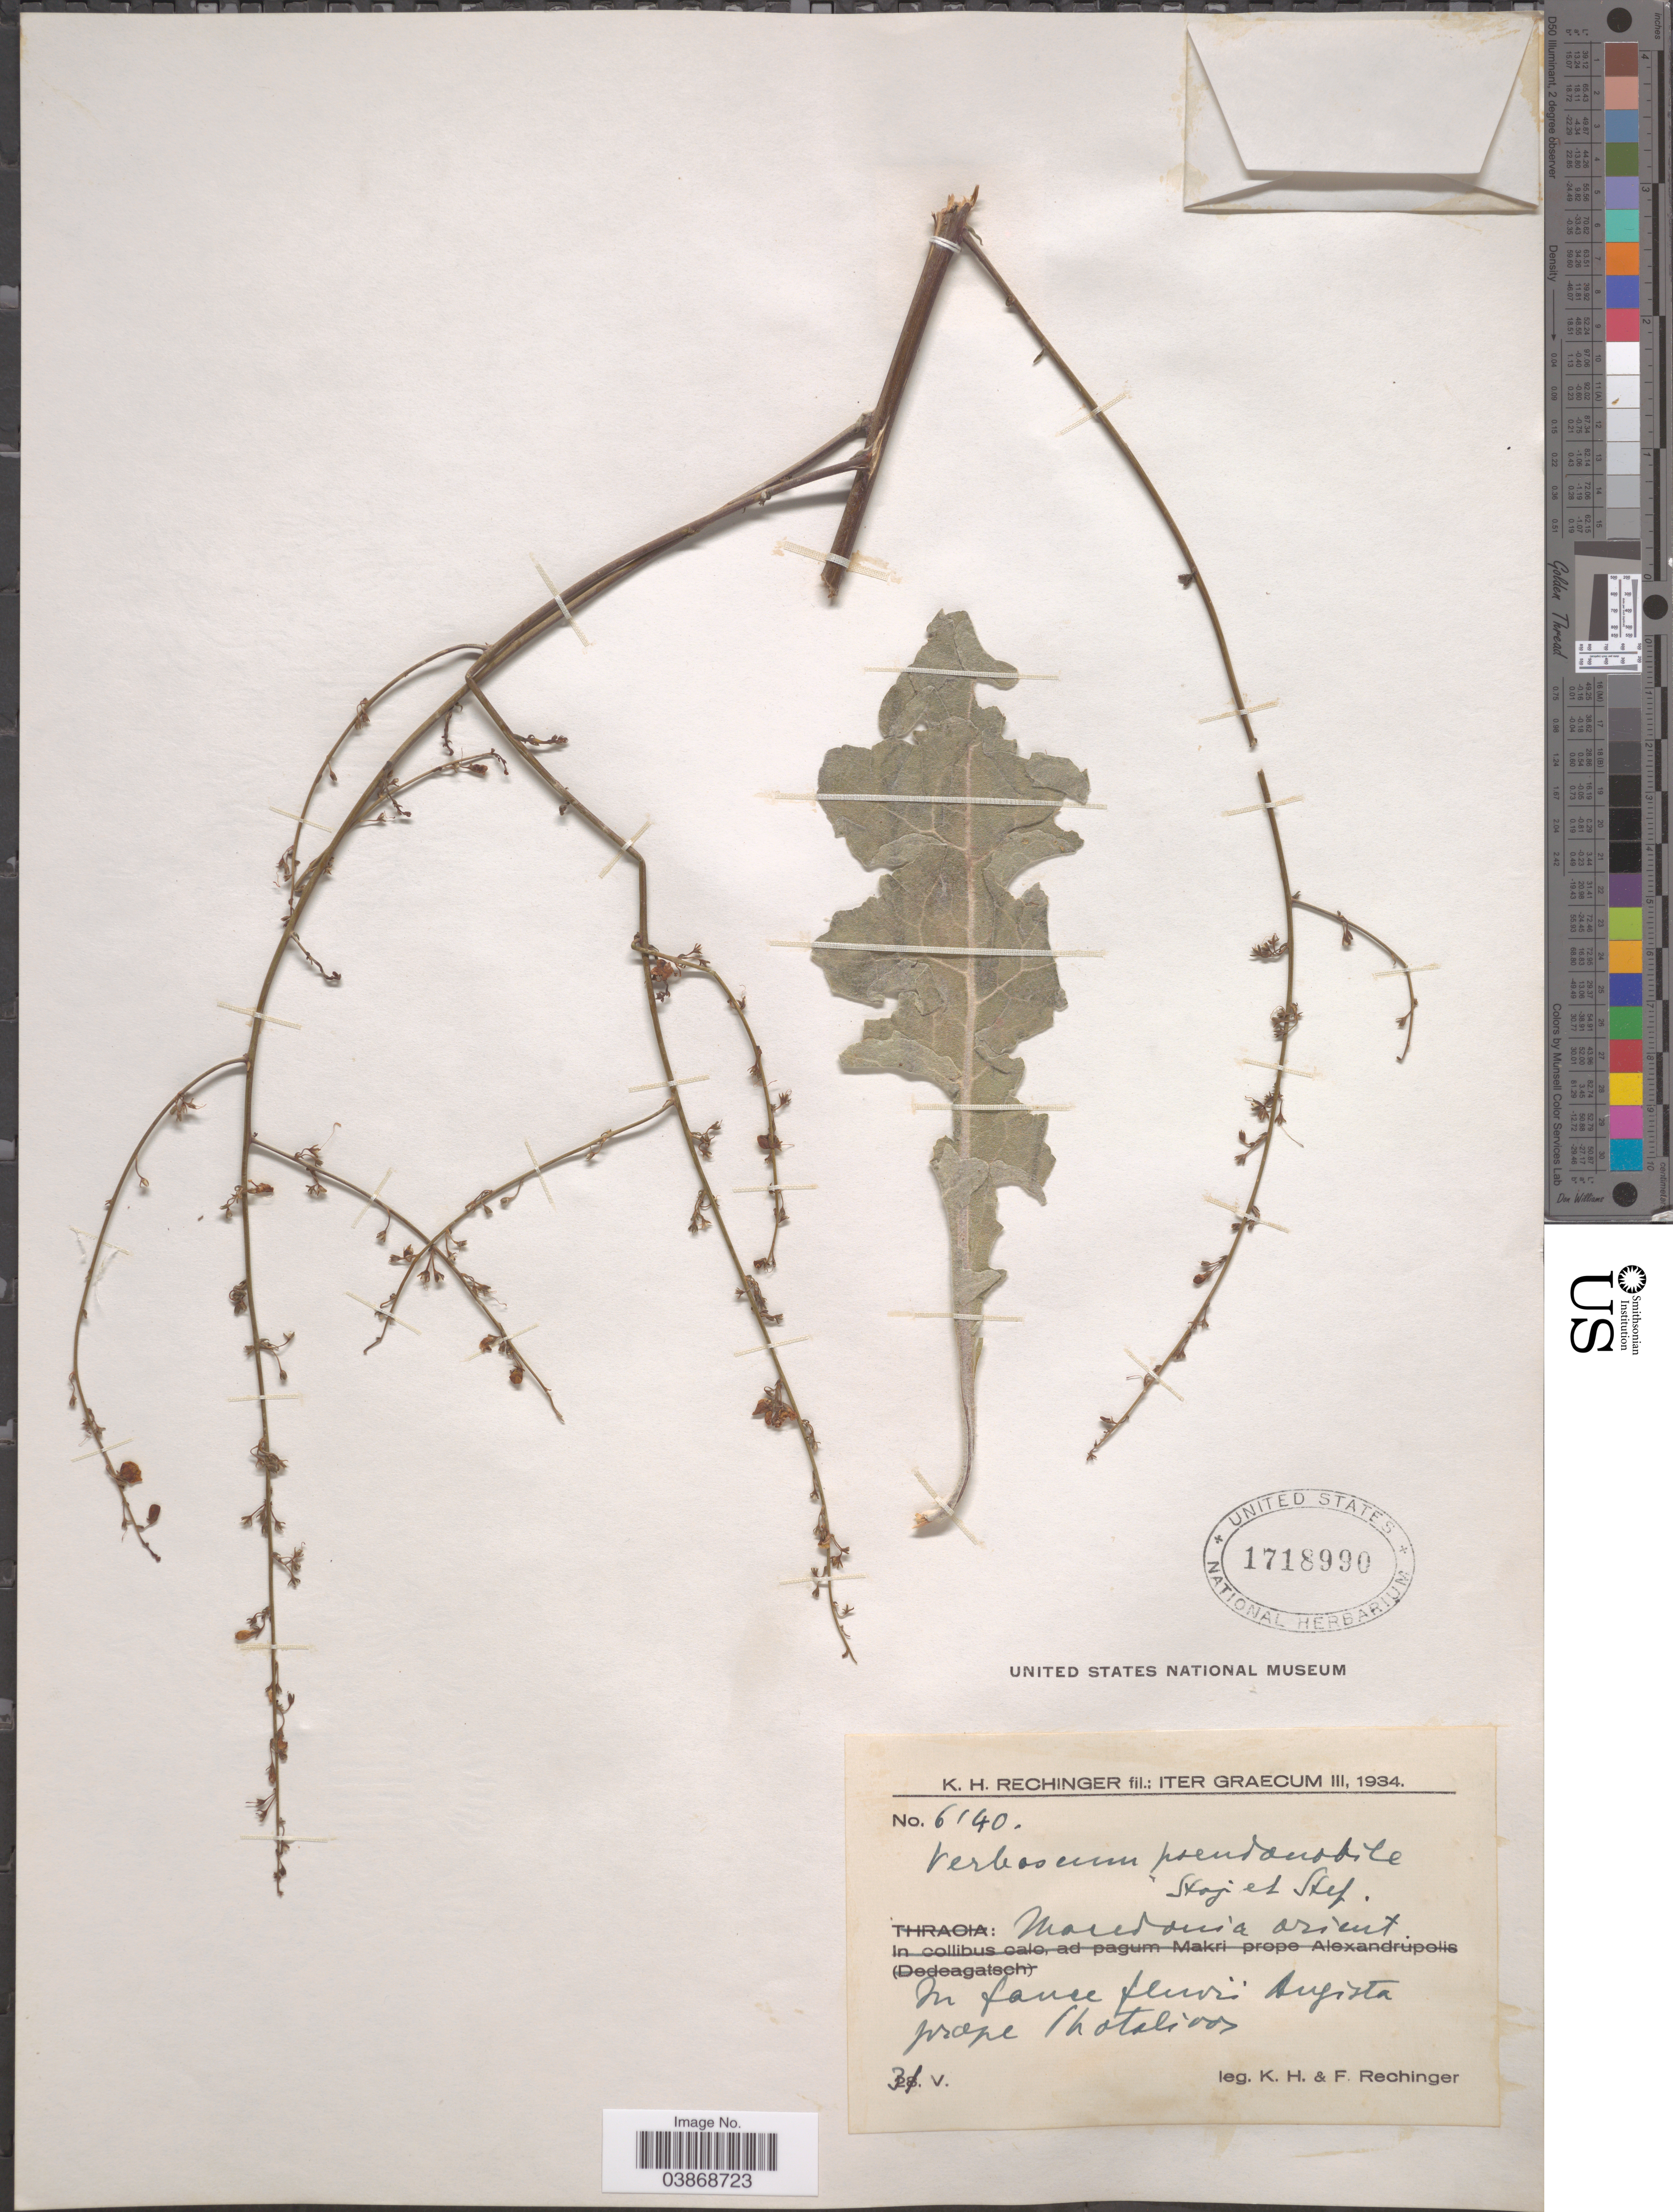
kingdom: Plantae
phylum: Tracheophyta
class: Magnoliopsida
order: Lamiales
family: Scrophulariaceae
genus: Verbascum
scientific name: Verbascum pseudonobile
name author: Stoj. & Stef.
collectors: K. H. Rechinger & F. Rechinger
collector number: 6140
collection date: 1934-05-31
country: Greece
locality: Iter Graecum. Macedonia orient. In fauce fluvii Angista prope Photolivos.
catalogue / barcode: US 1718990